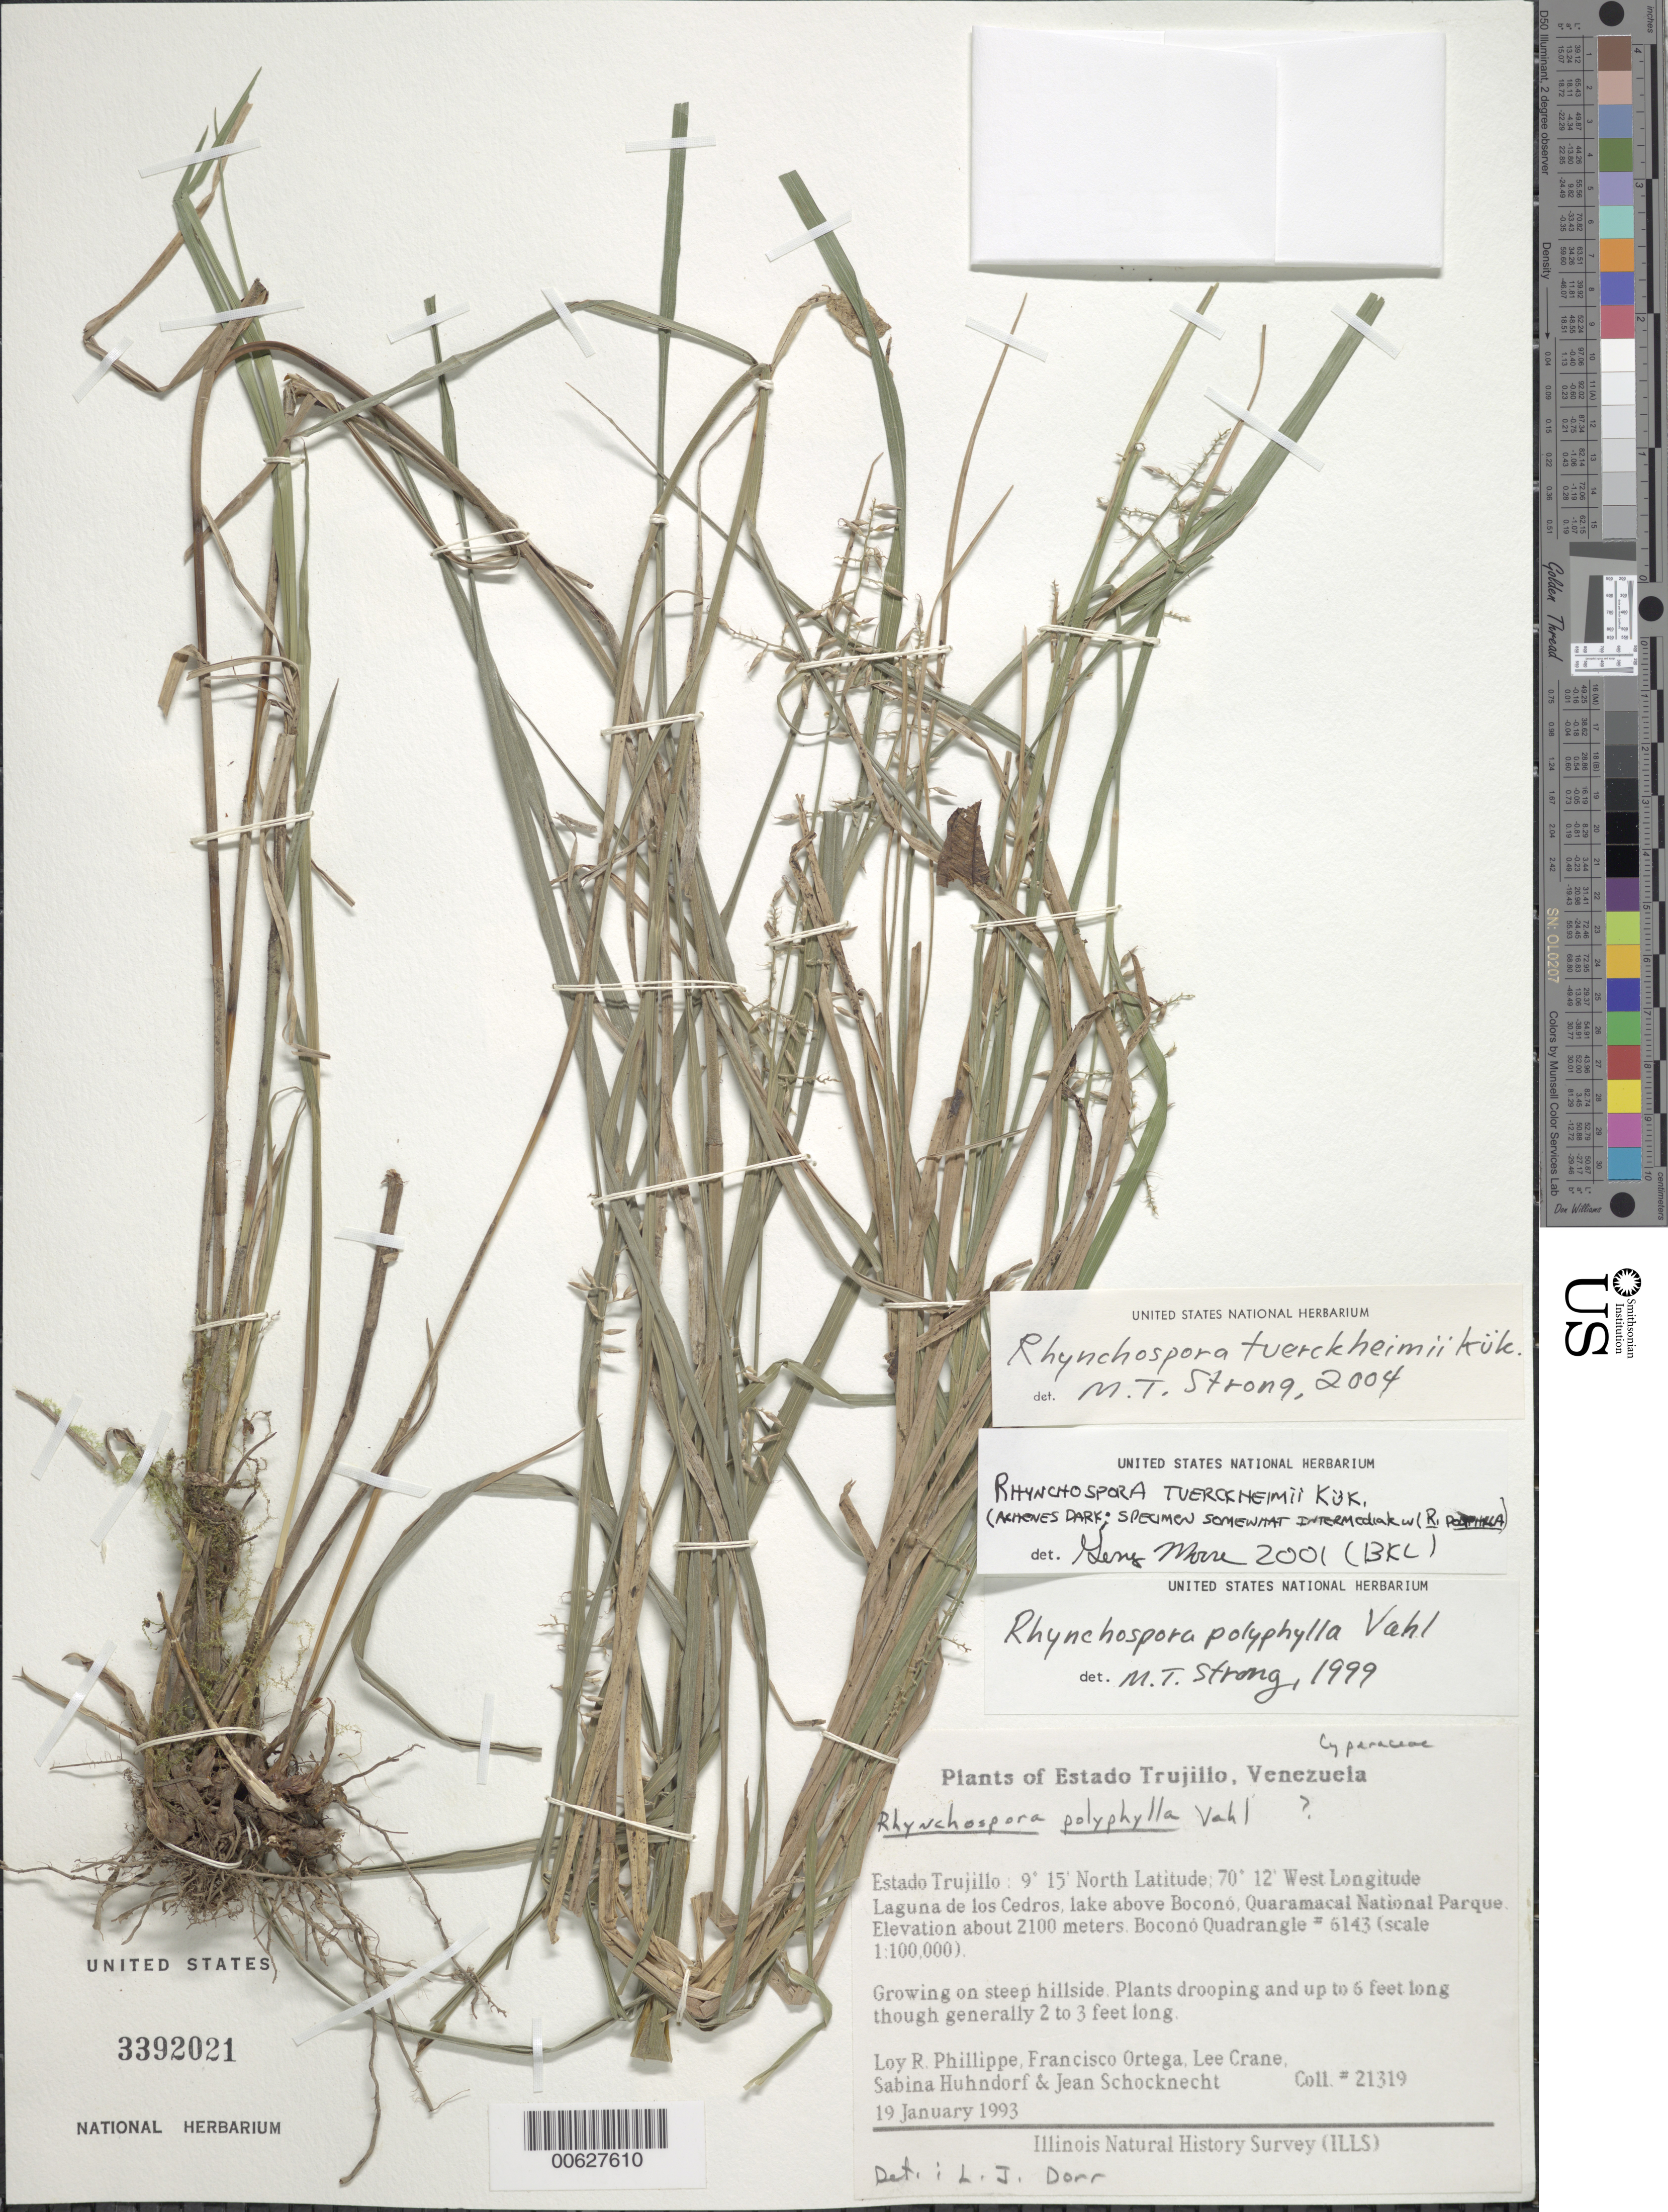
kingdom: Plantae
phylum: Tracheophyta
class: Liliopsida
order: Poales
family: Cyperaceae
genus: Rhynchospora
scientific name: Rhynchospora polyphylla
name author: (Vahl) Vahl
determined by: Dorr, L. J., (BOT), Smithsonian Institution - National Museum of Natural History (UNITED STATES)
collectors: L. Phillippe, F. J. Ortega, L. Crane, S. Huhndorf & J. Schocknecht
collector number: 21319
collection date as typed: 19 Jan 1993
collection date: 1993-01-19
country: Venezuela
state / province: Trujillo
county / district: Boconó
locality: Parque Nacional Guaramacal, Laguna de los Cedros, lake above Boconó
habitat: Growing on steep hillside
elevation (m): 2100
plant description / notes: ILLS, MO, PORT, US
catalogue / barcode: US 3392021